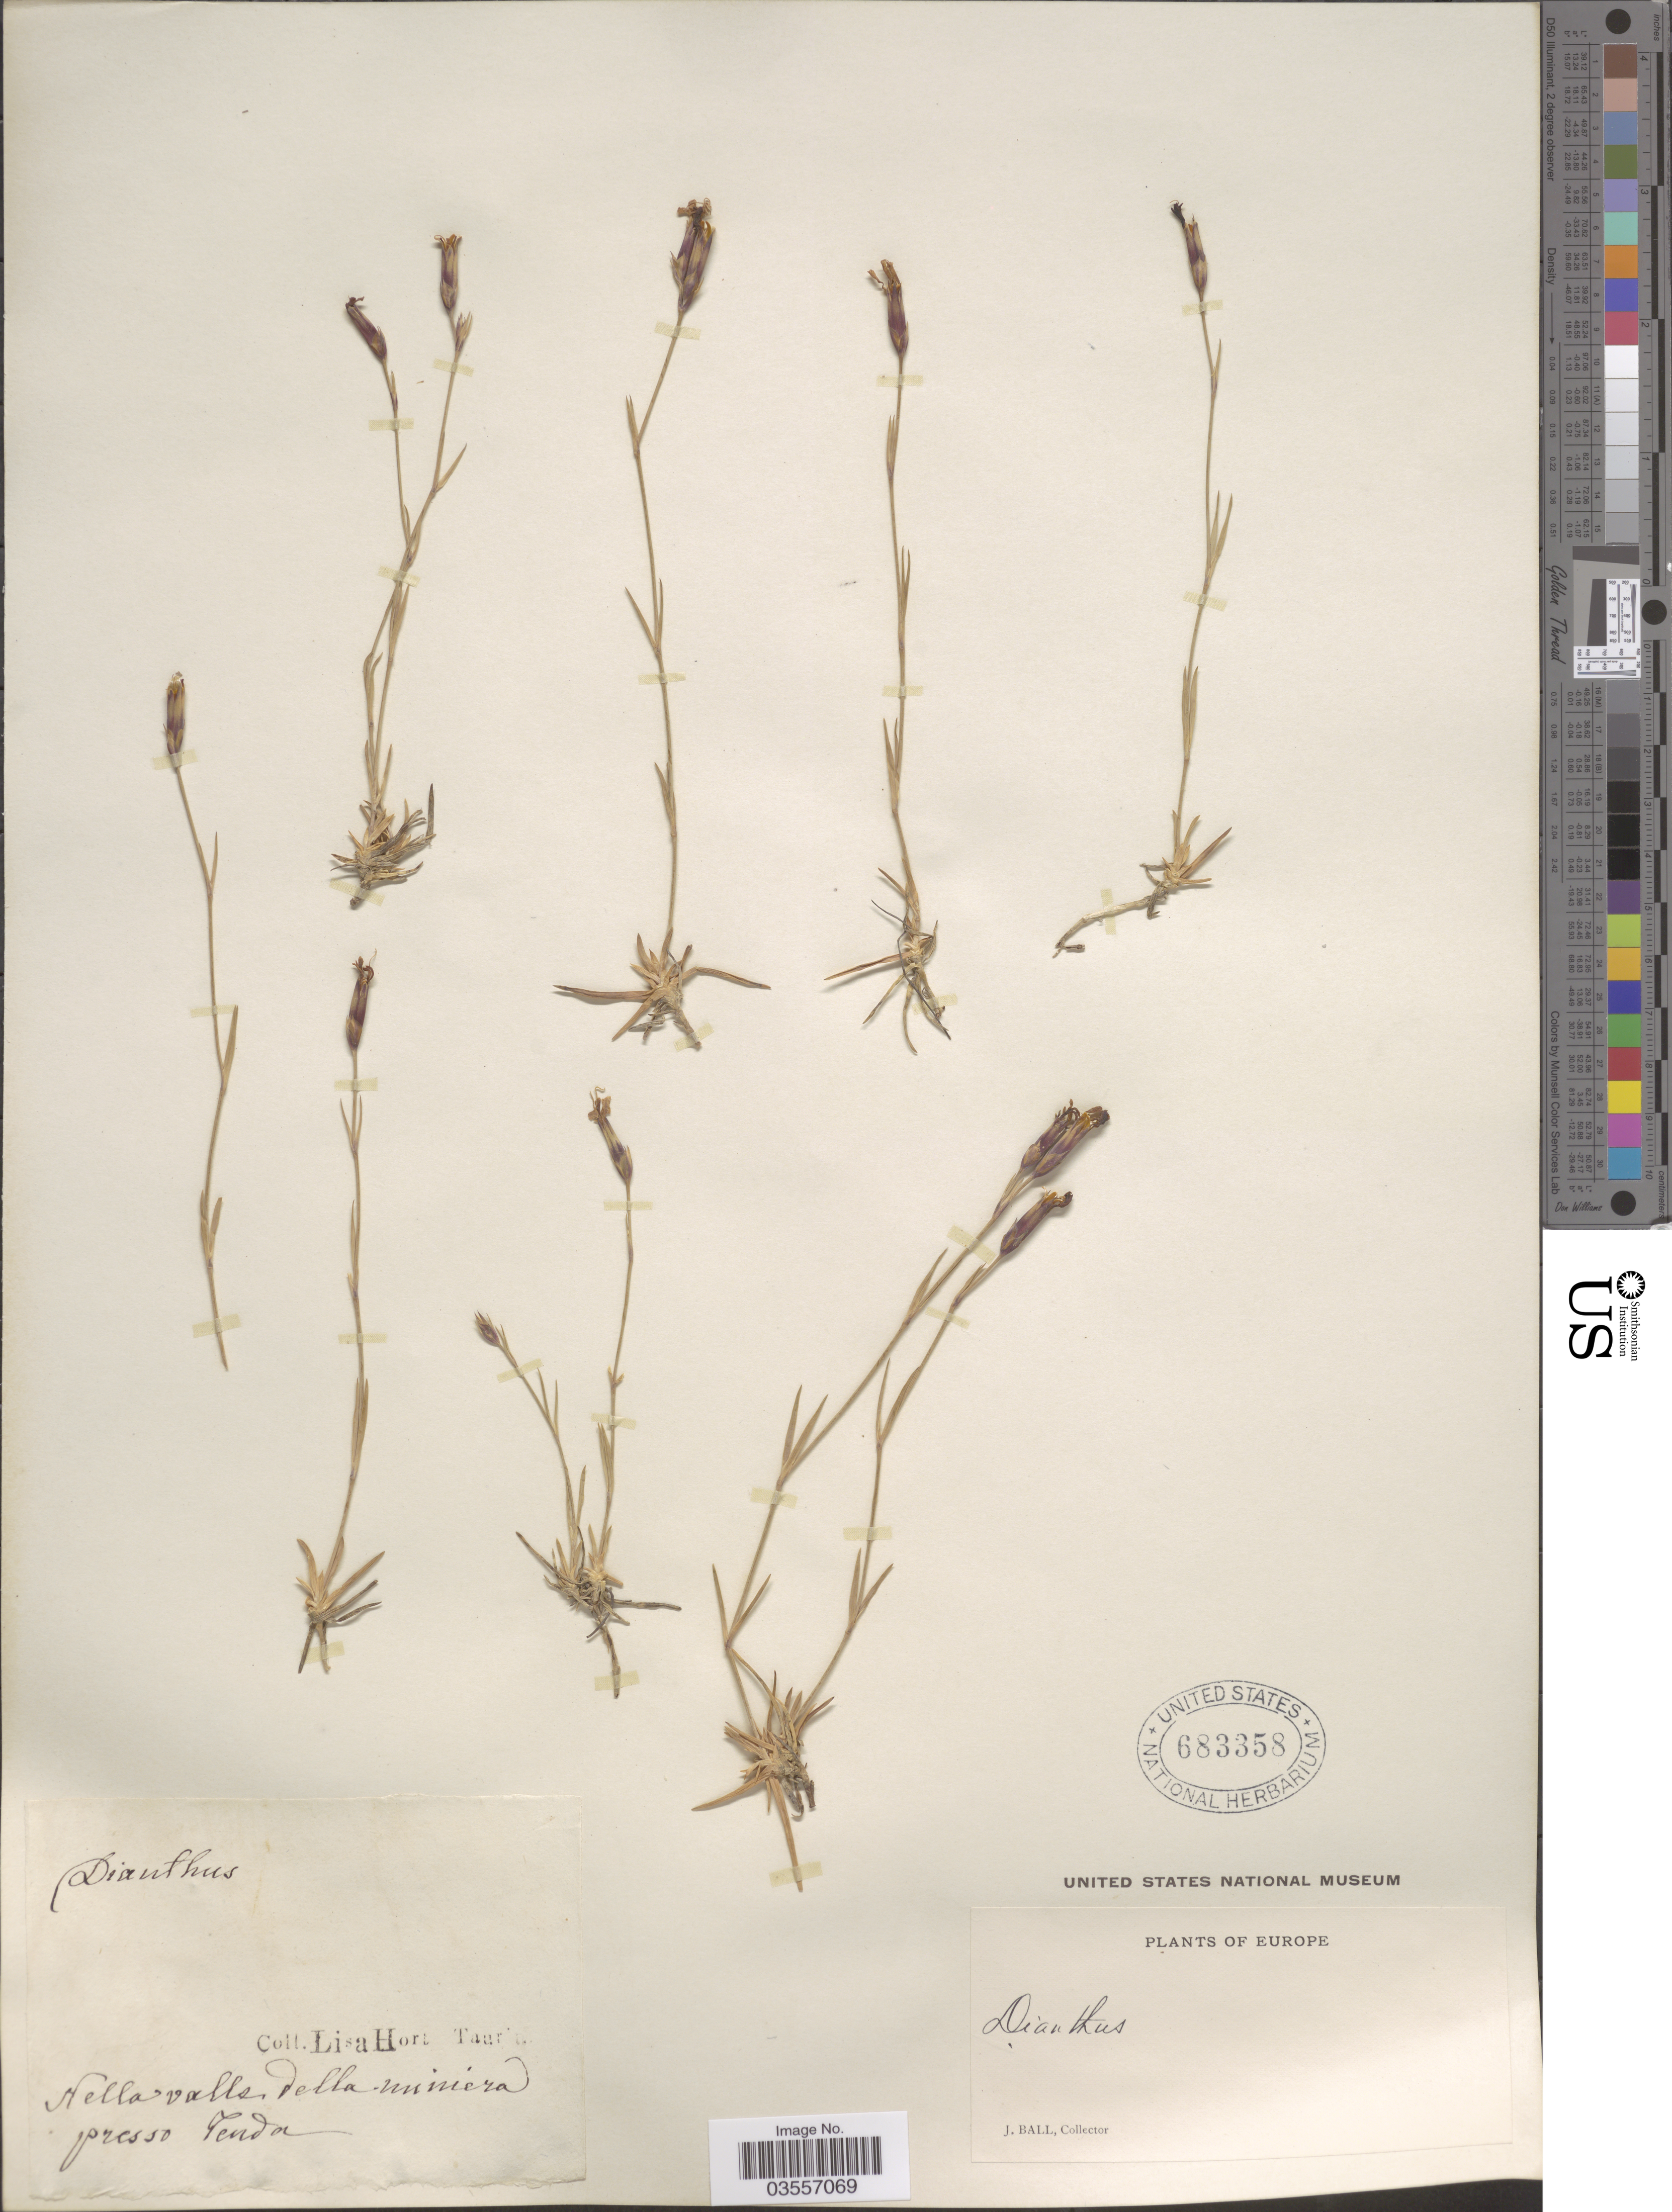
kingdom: Plantae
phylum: Tracheophyta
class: Magnoliopsida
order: Caryophyllales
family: Caryophyllaceae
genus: Dianthus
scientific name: Dianthus sp.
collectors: J. Ball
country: France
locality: Europe. Hella valle, della miniera presso Tenda.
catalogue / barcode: US 683358